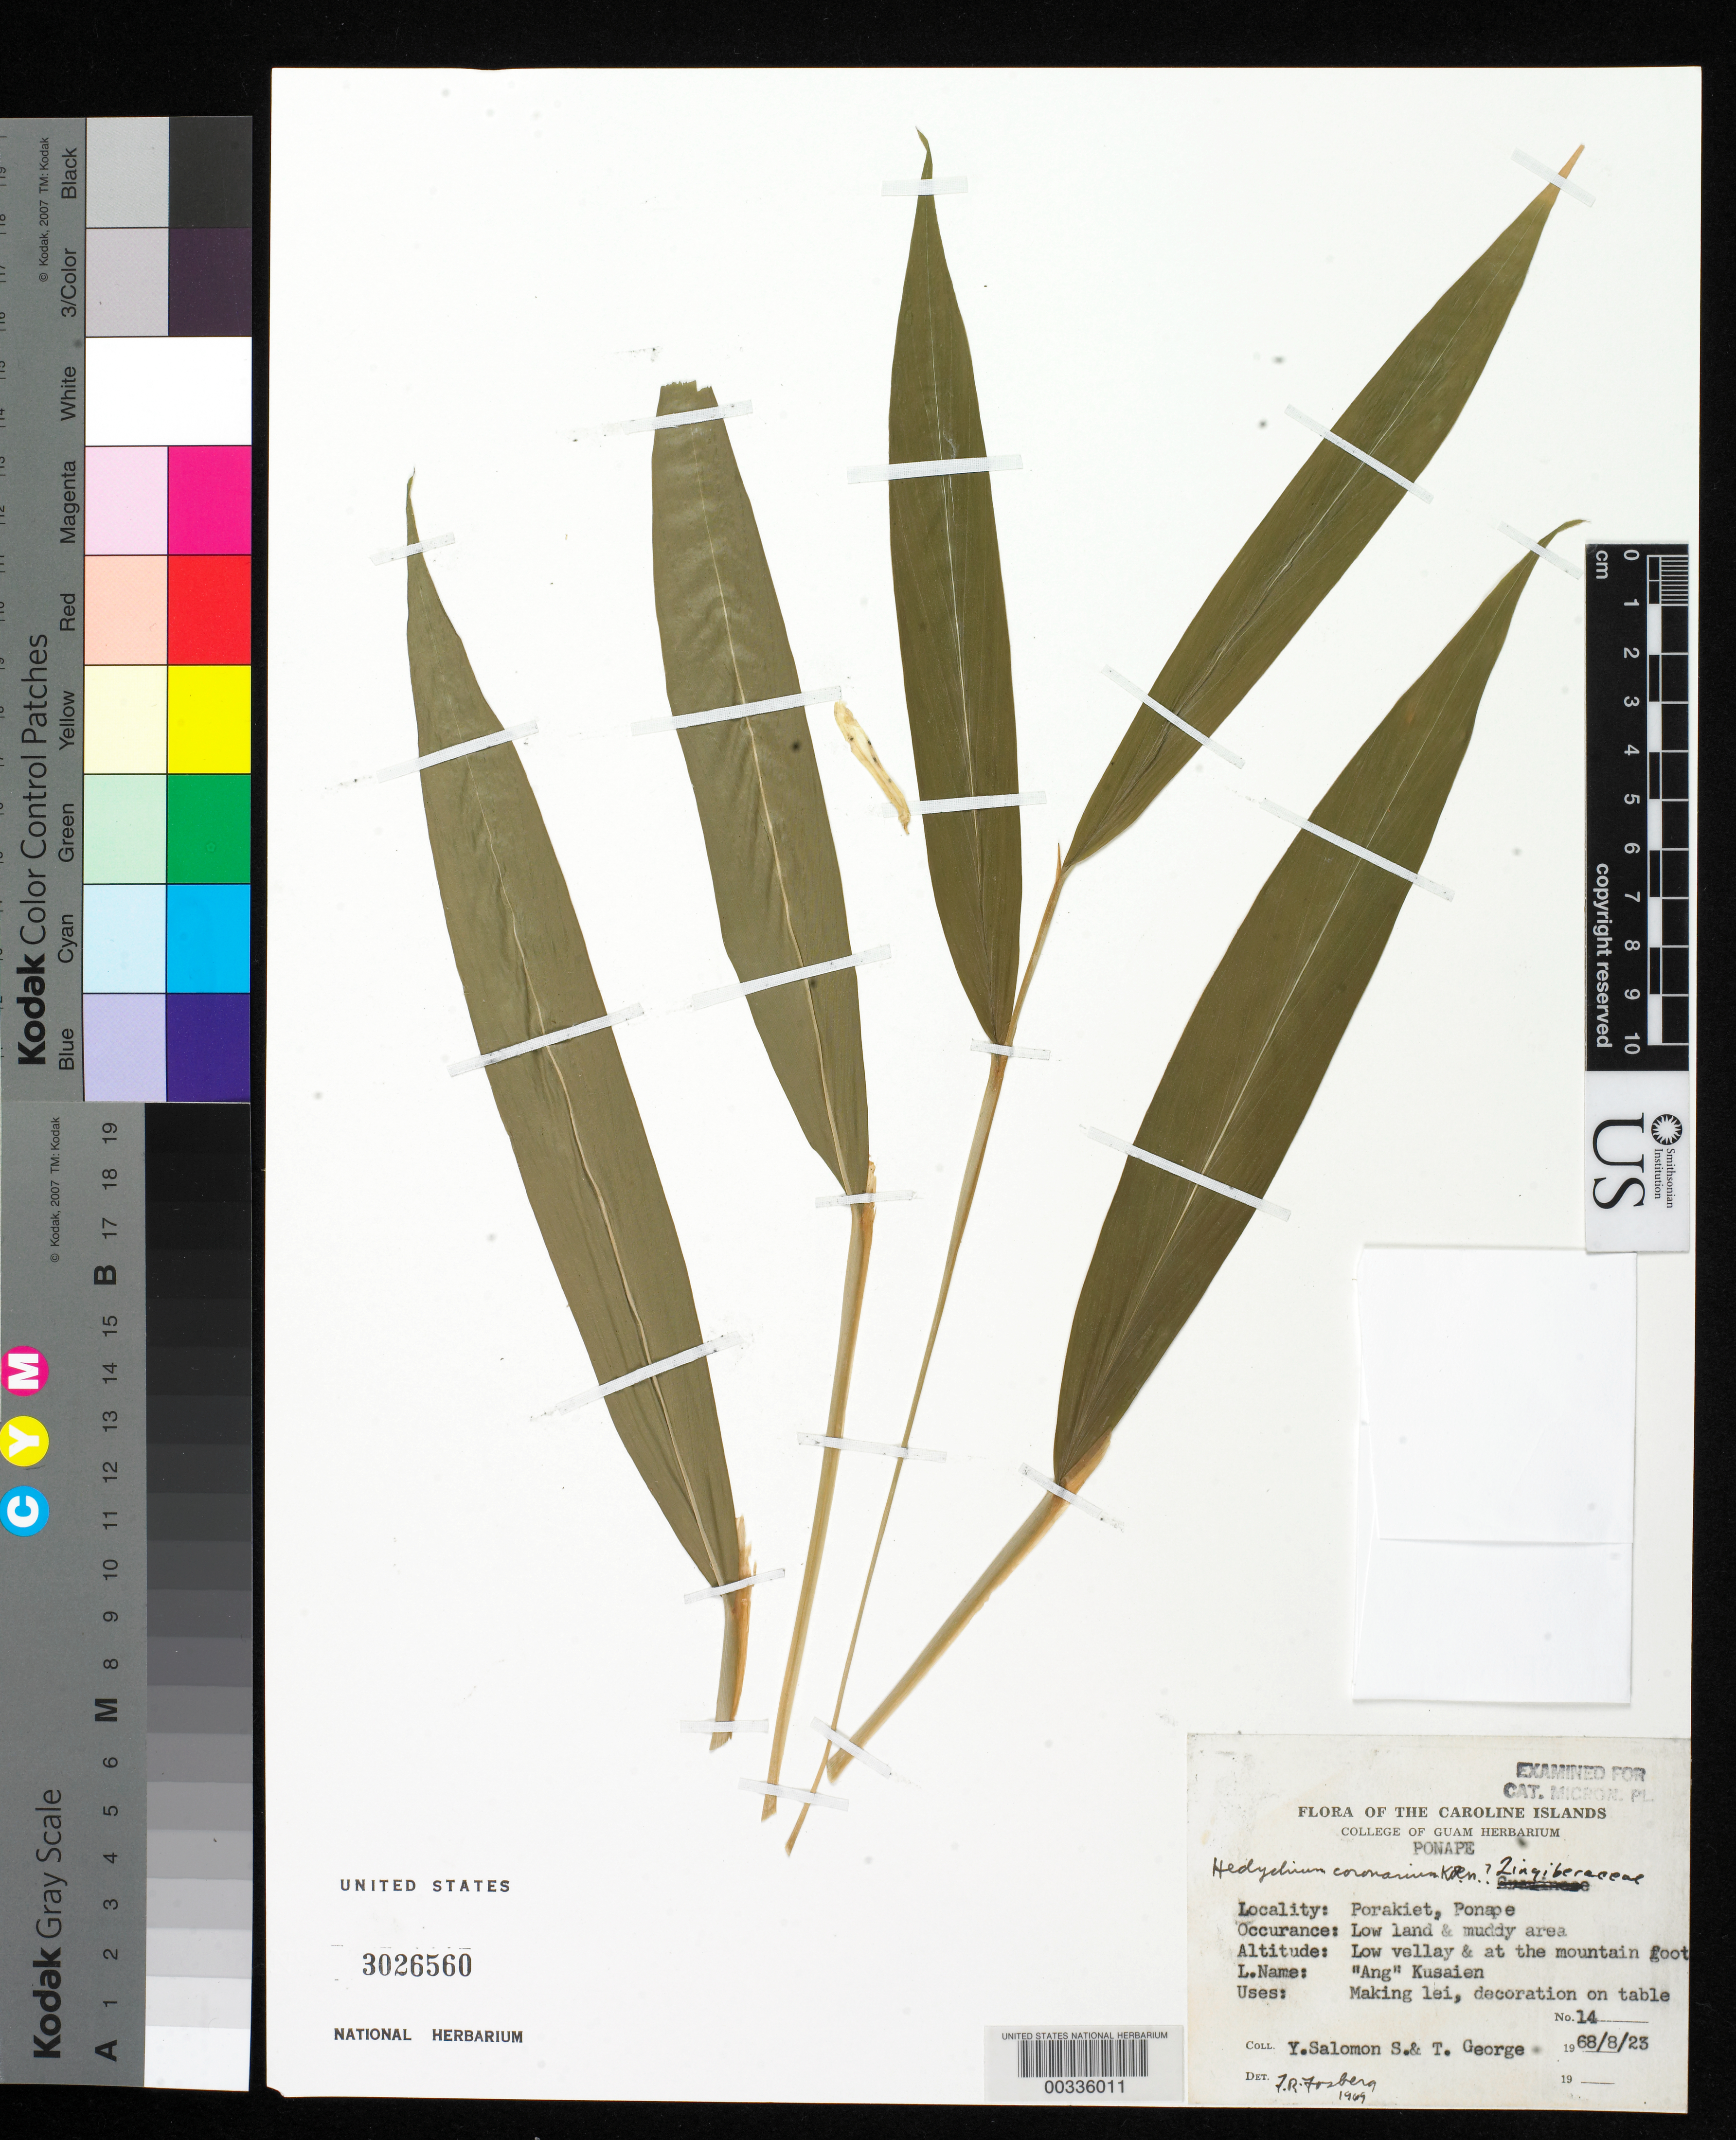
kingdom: Plantae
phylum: Tracheophyta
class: Liliopsida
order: Zingiberales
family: Zingiberaceae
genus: Hedychium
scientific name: Hedychium coronarium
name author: J. Koenig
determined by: Fosberg, F. R.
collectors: Y. Salomon & T. George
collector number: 14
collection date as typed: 23 Aug 1968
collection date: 1968-08-23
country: Micronesia, Federated States of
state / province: Pohnpei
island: Pohnpei [Ponape]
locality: Flora of the caroline islands, porakiet, ponape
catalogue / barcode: US 3026560